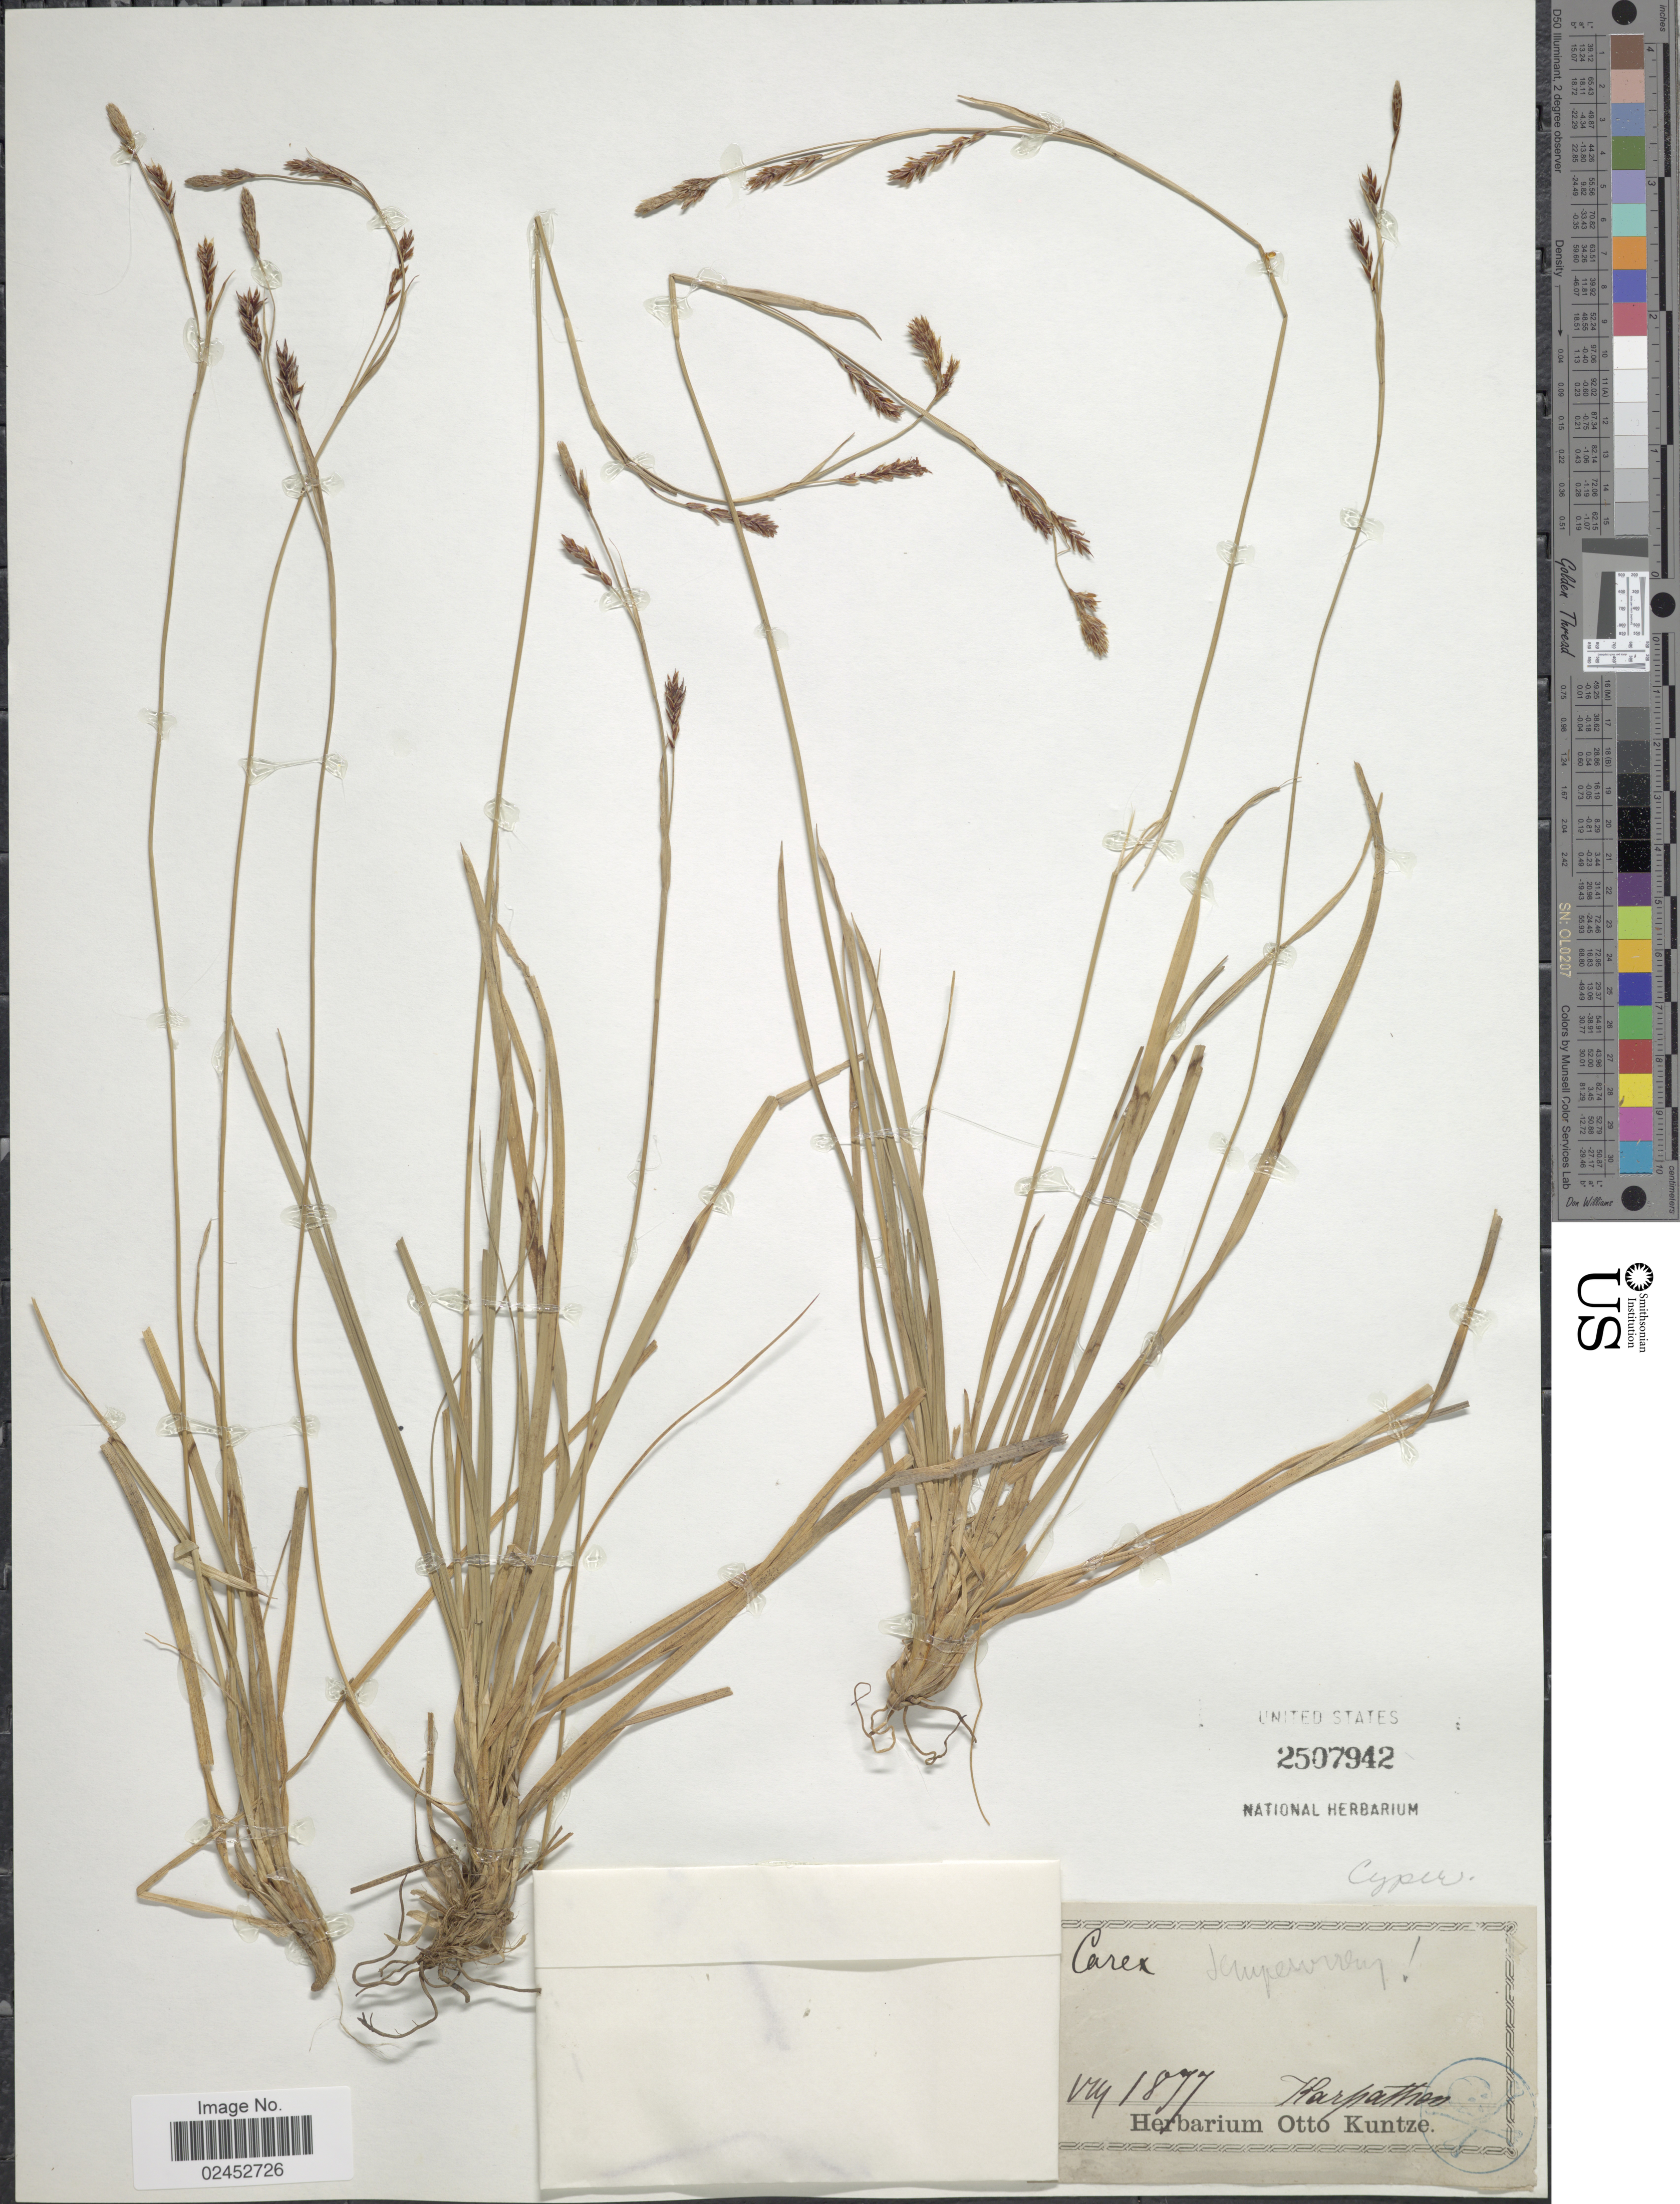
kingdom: Plantae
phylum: Tracheophyta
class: Liliopsida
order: Poales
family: Cyperaceae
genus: Carex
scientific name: Carex sempervirens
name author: Vill.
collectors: ex herb. Otto Kuntze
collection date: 1877-08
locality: Karpathien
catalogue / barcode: US 2507942